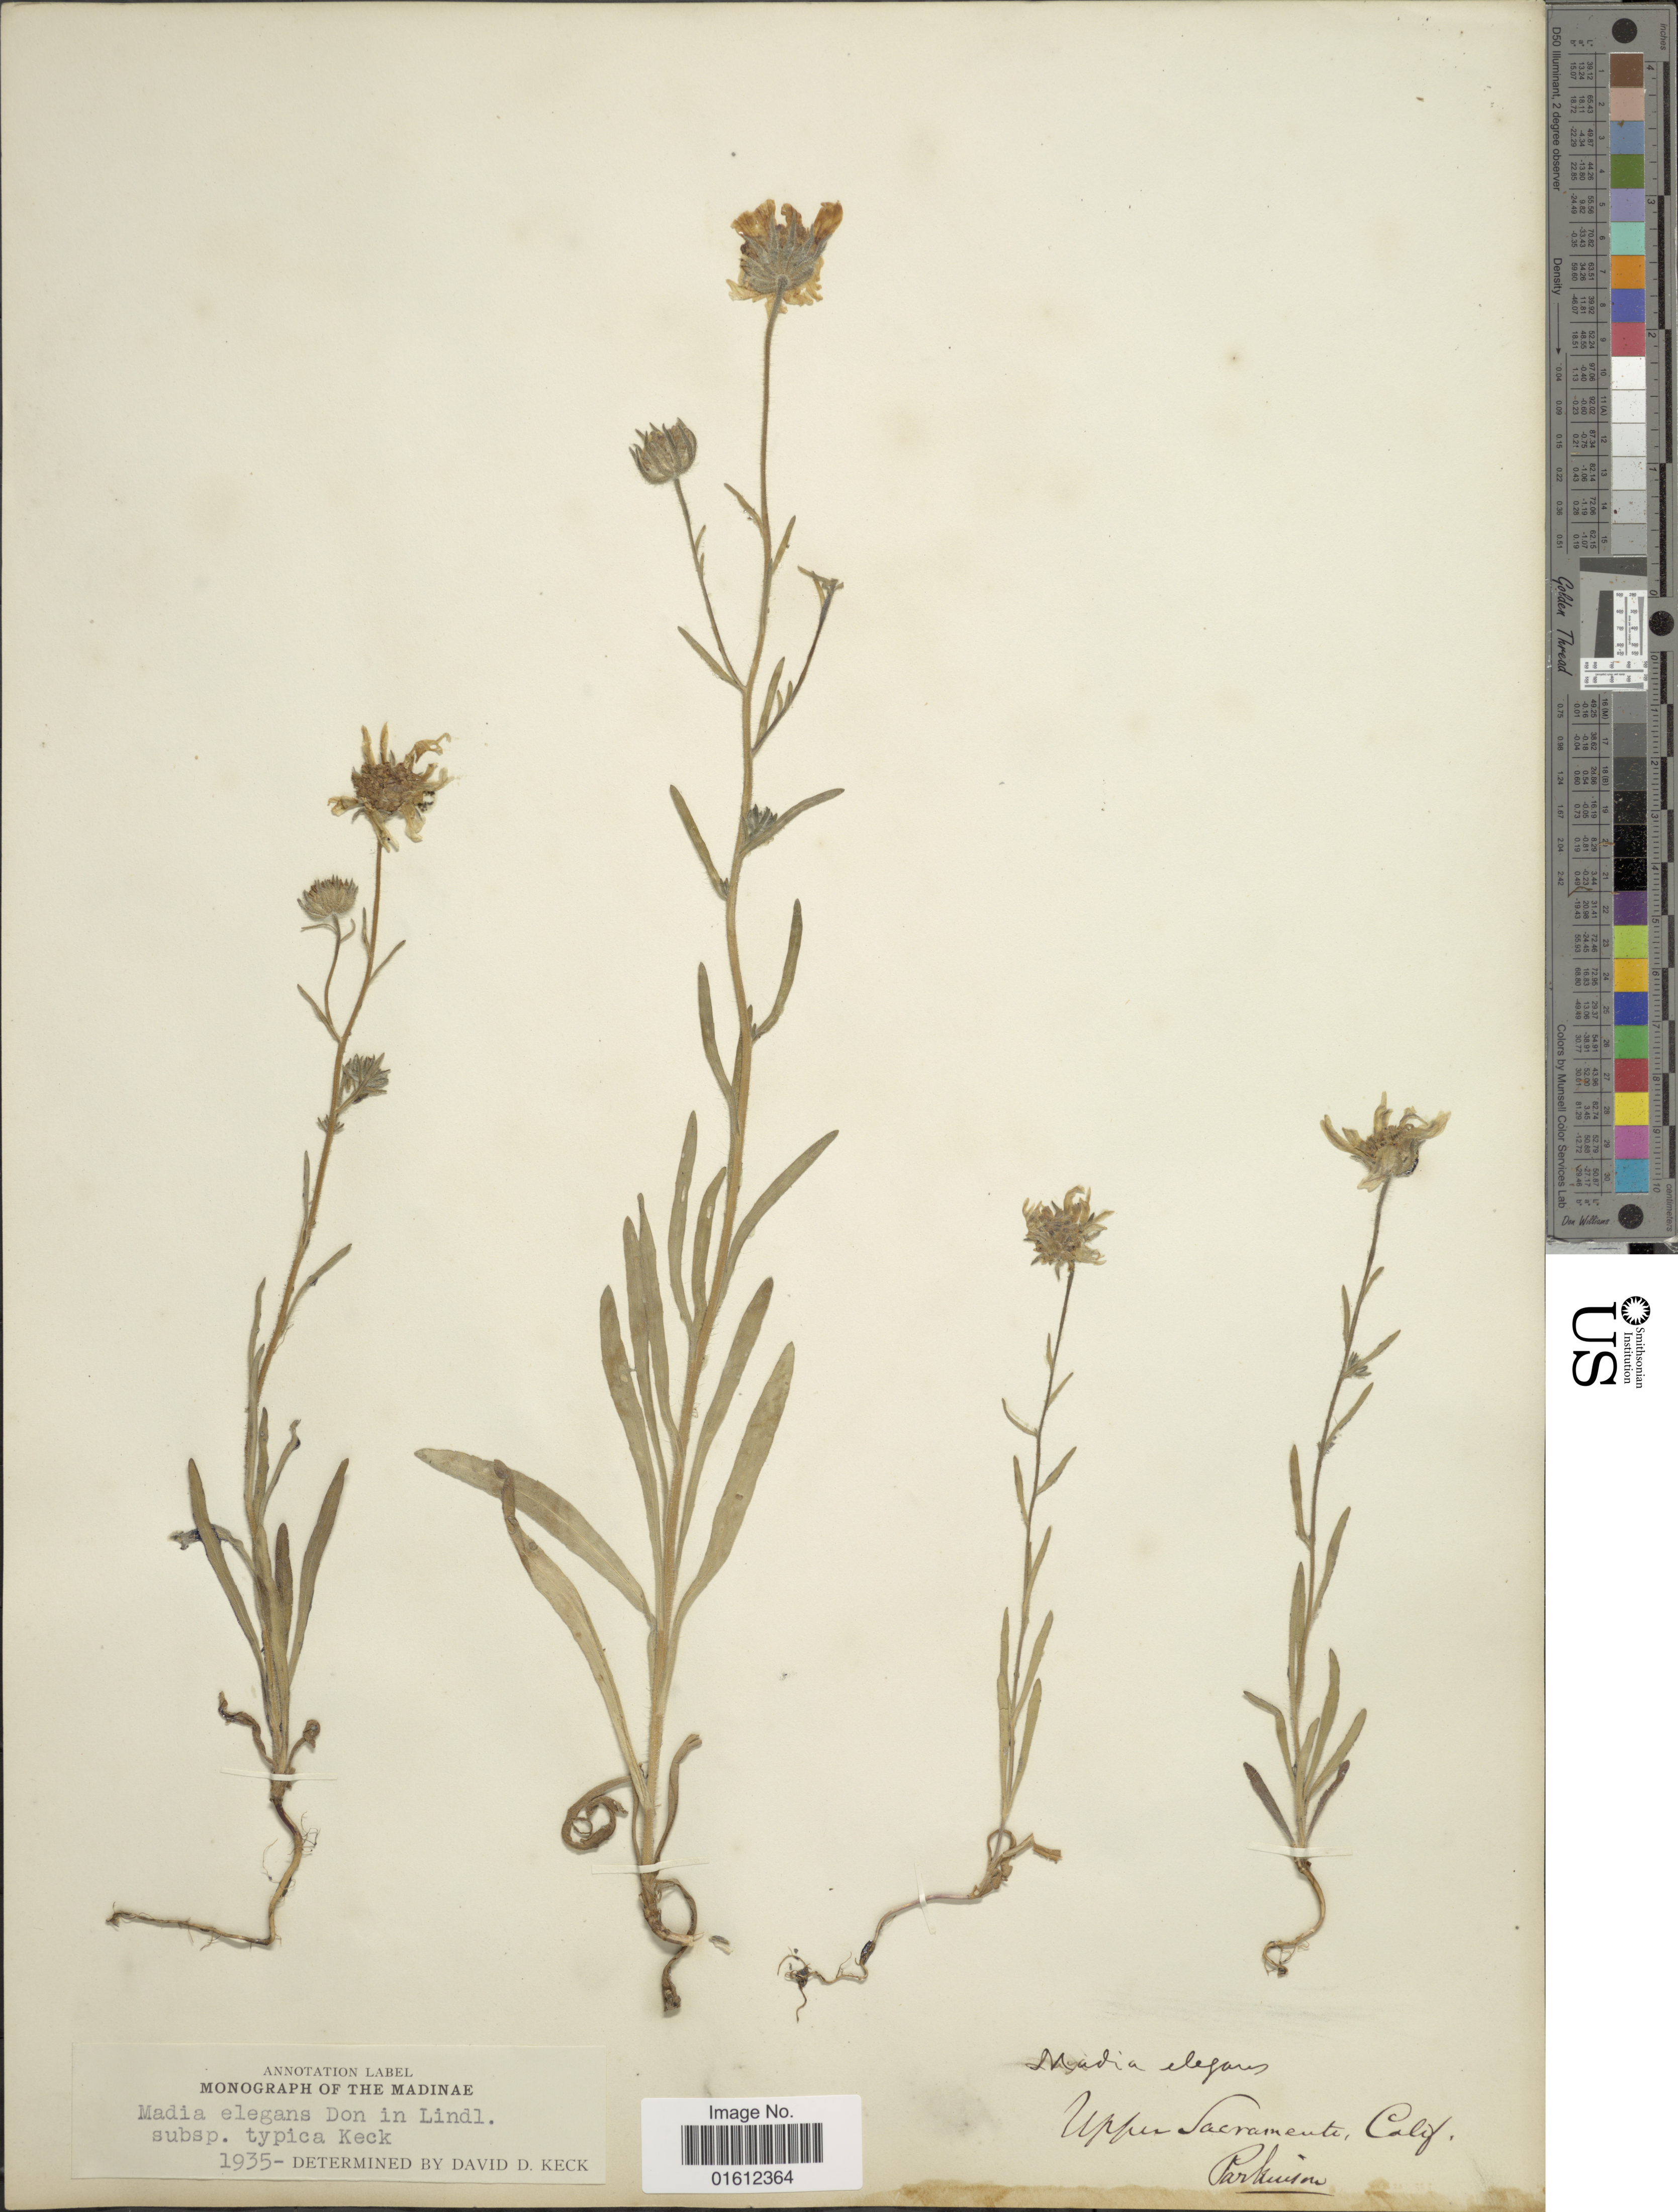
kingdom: Plantae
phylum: Tracheophyta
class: Magnoliopsida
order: Asterales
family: Asteraceae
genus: Madia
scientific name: Madia elegans subsp. elegans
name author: D. Don ex Lindl.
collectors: Parkinson, --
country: United States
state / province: California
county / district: Sacramento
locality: Upper Sacramento.